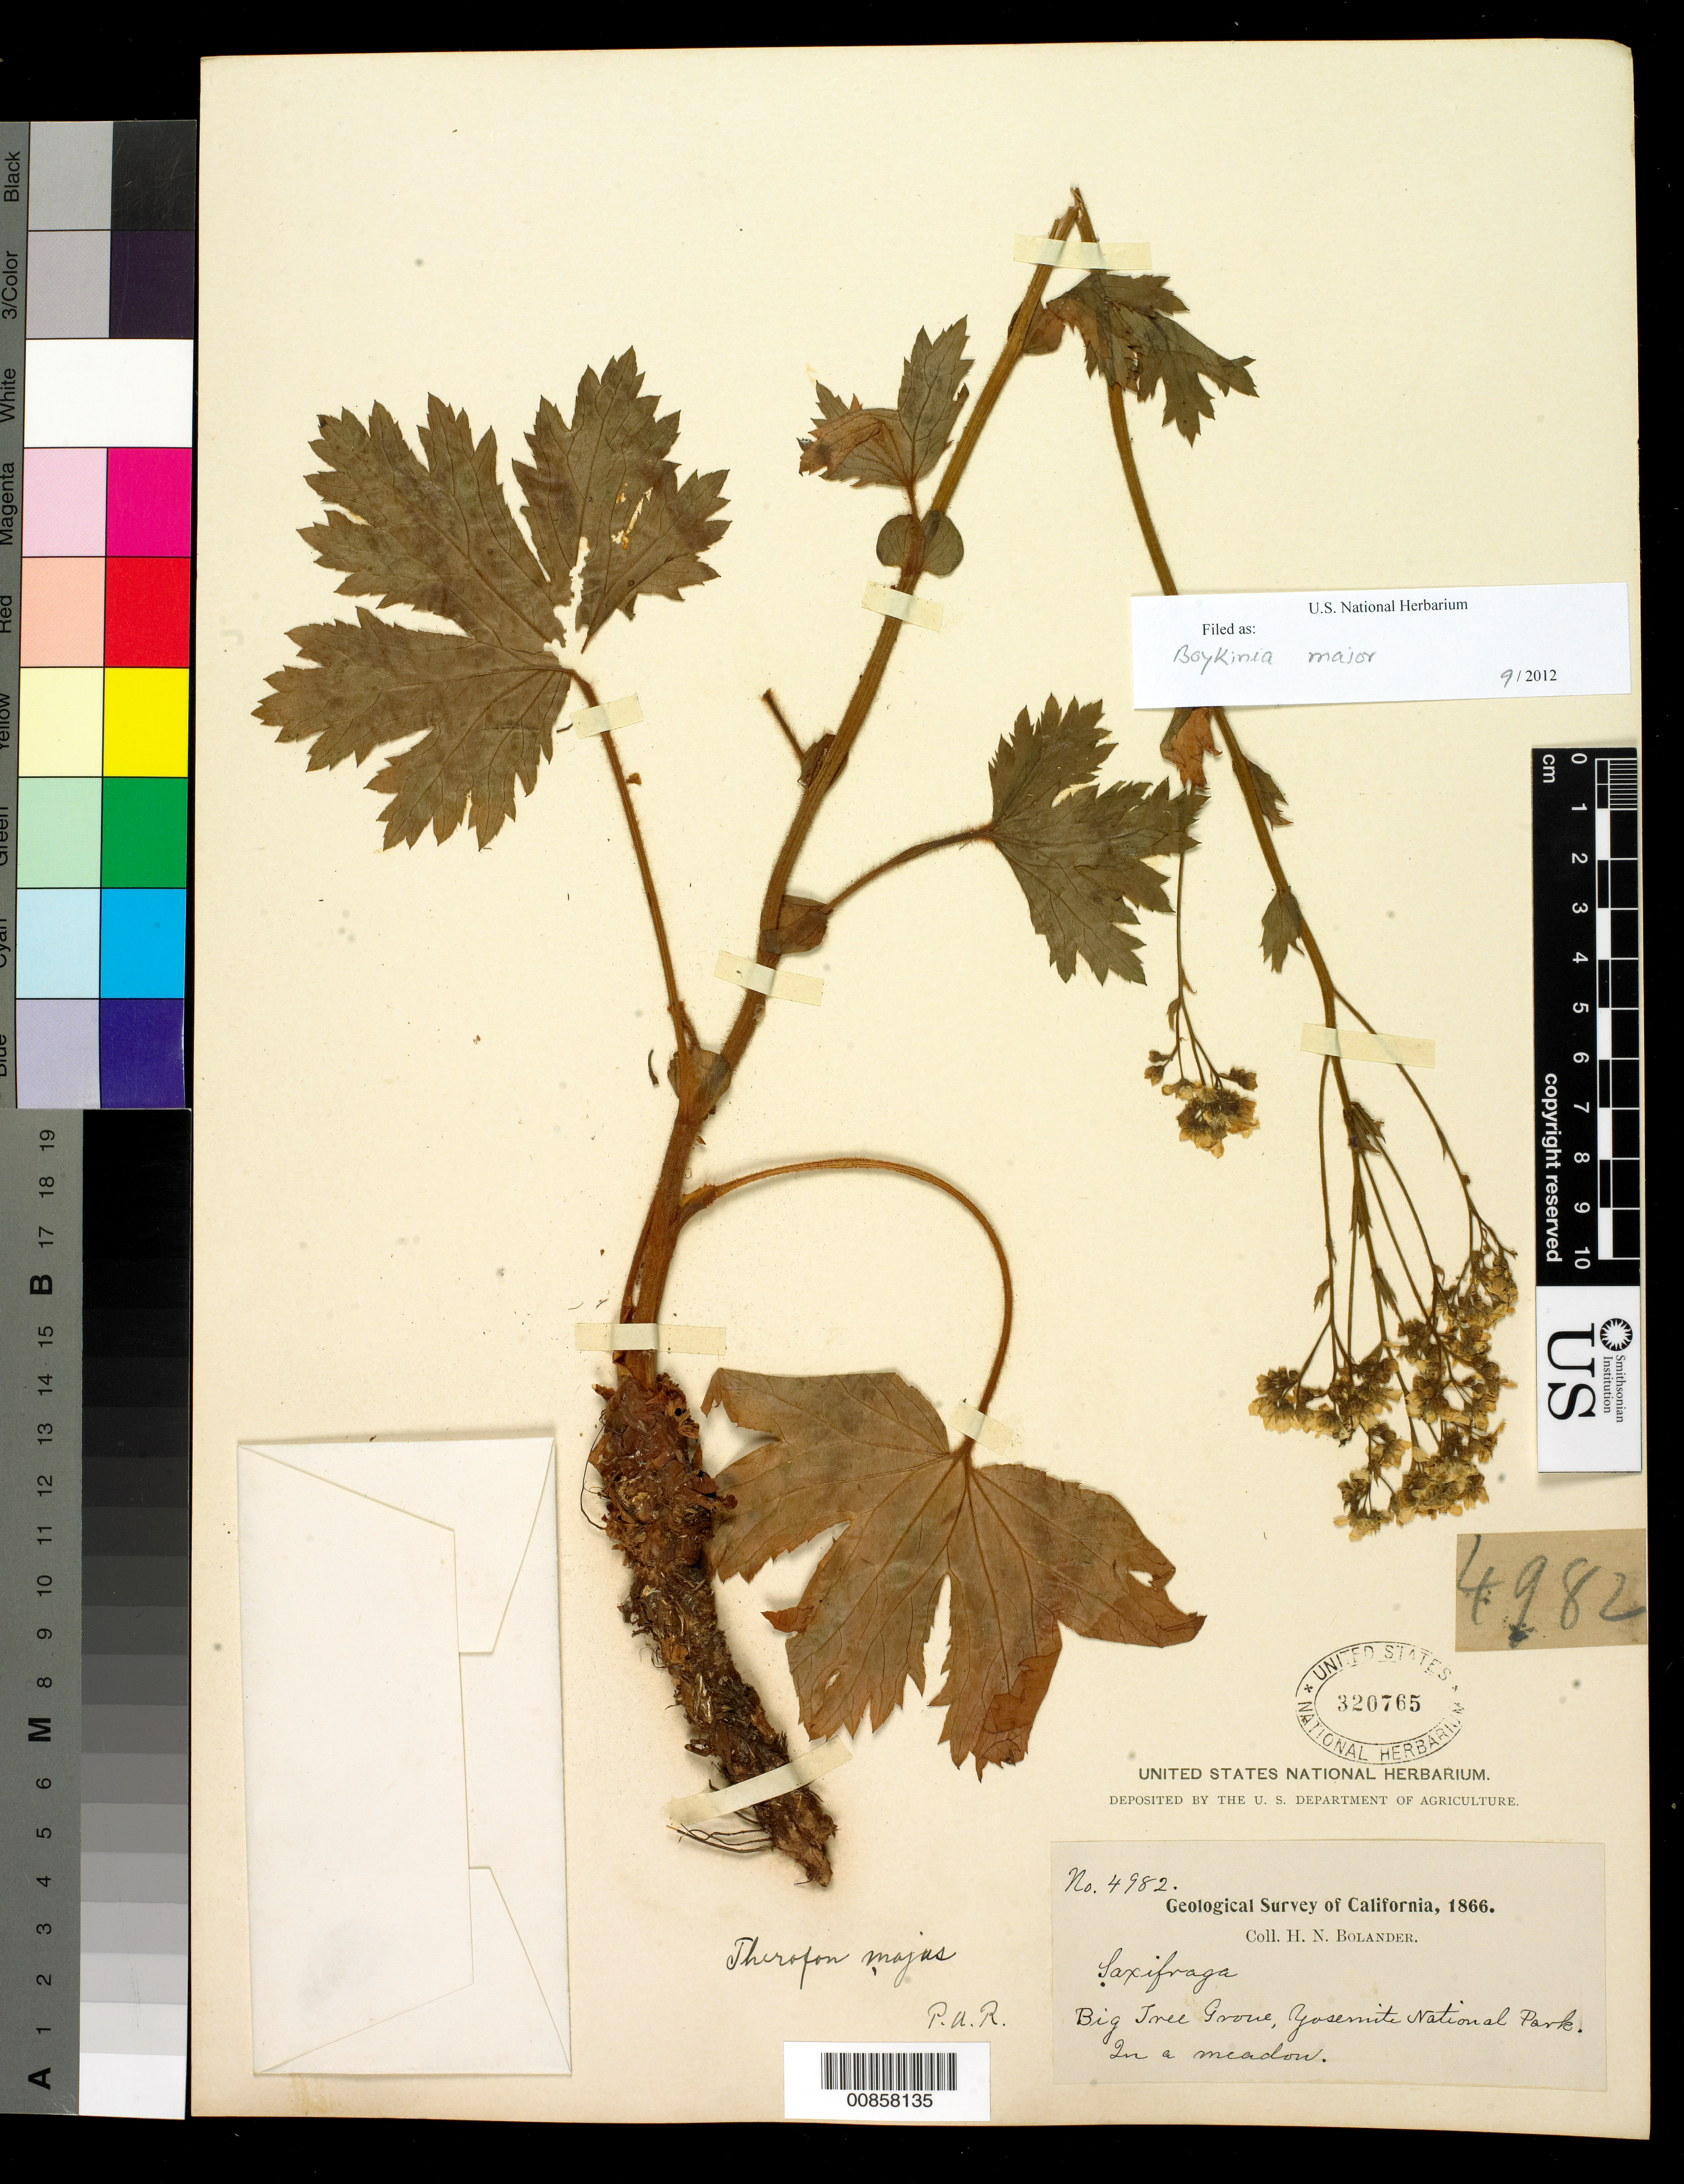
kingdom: Plantae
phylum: Tracheophyta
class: Magnoliopsida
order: Saxifragales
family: Saxifragaceae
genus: Boykinia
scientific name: Boykinia major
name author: A. Gray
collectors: H. Bolander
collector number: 4982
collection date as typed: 1866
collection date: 1866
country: United States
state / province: California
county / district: Mariposa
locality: Big Tree Grove, Yosemite National Park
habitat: In a meadow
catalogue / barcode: US 320765